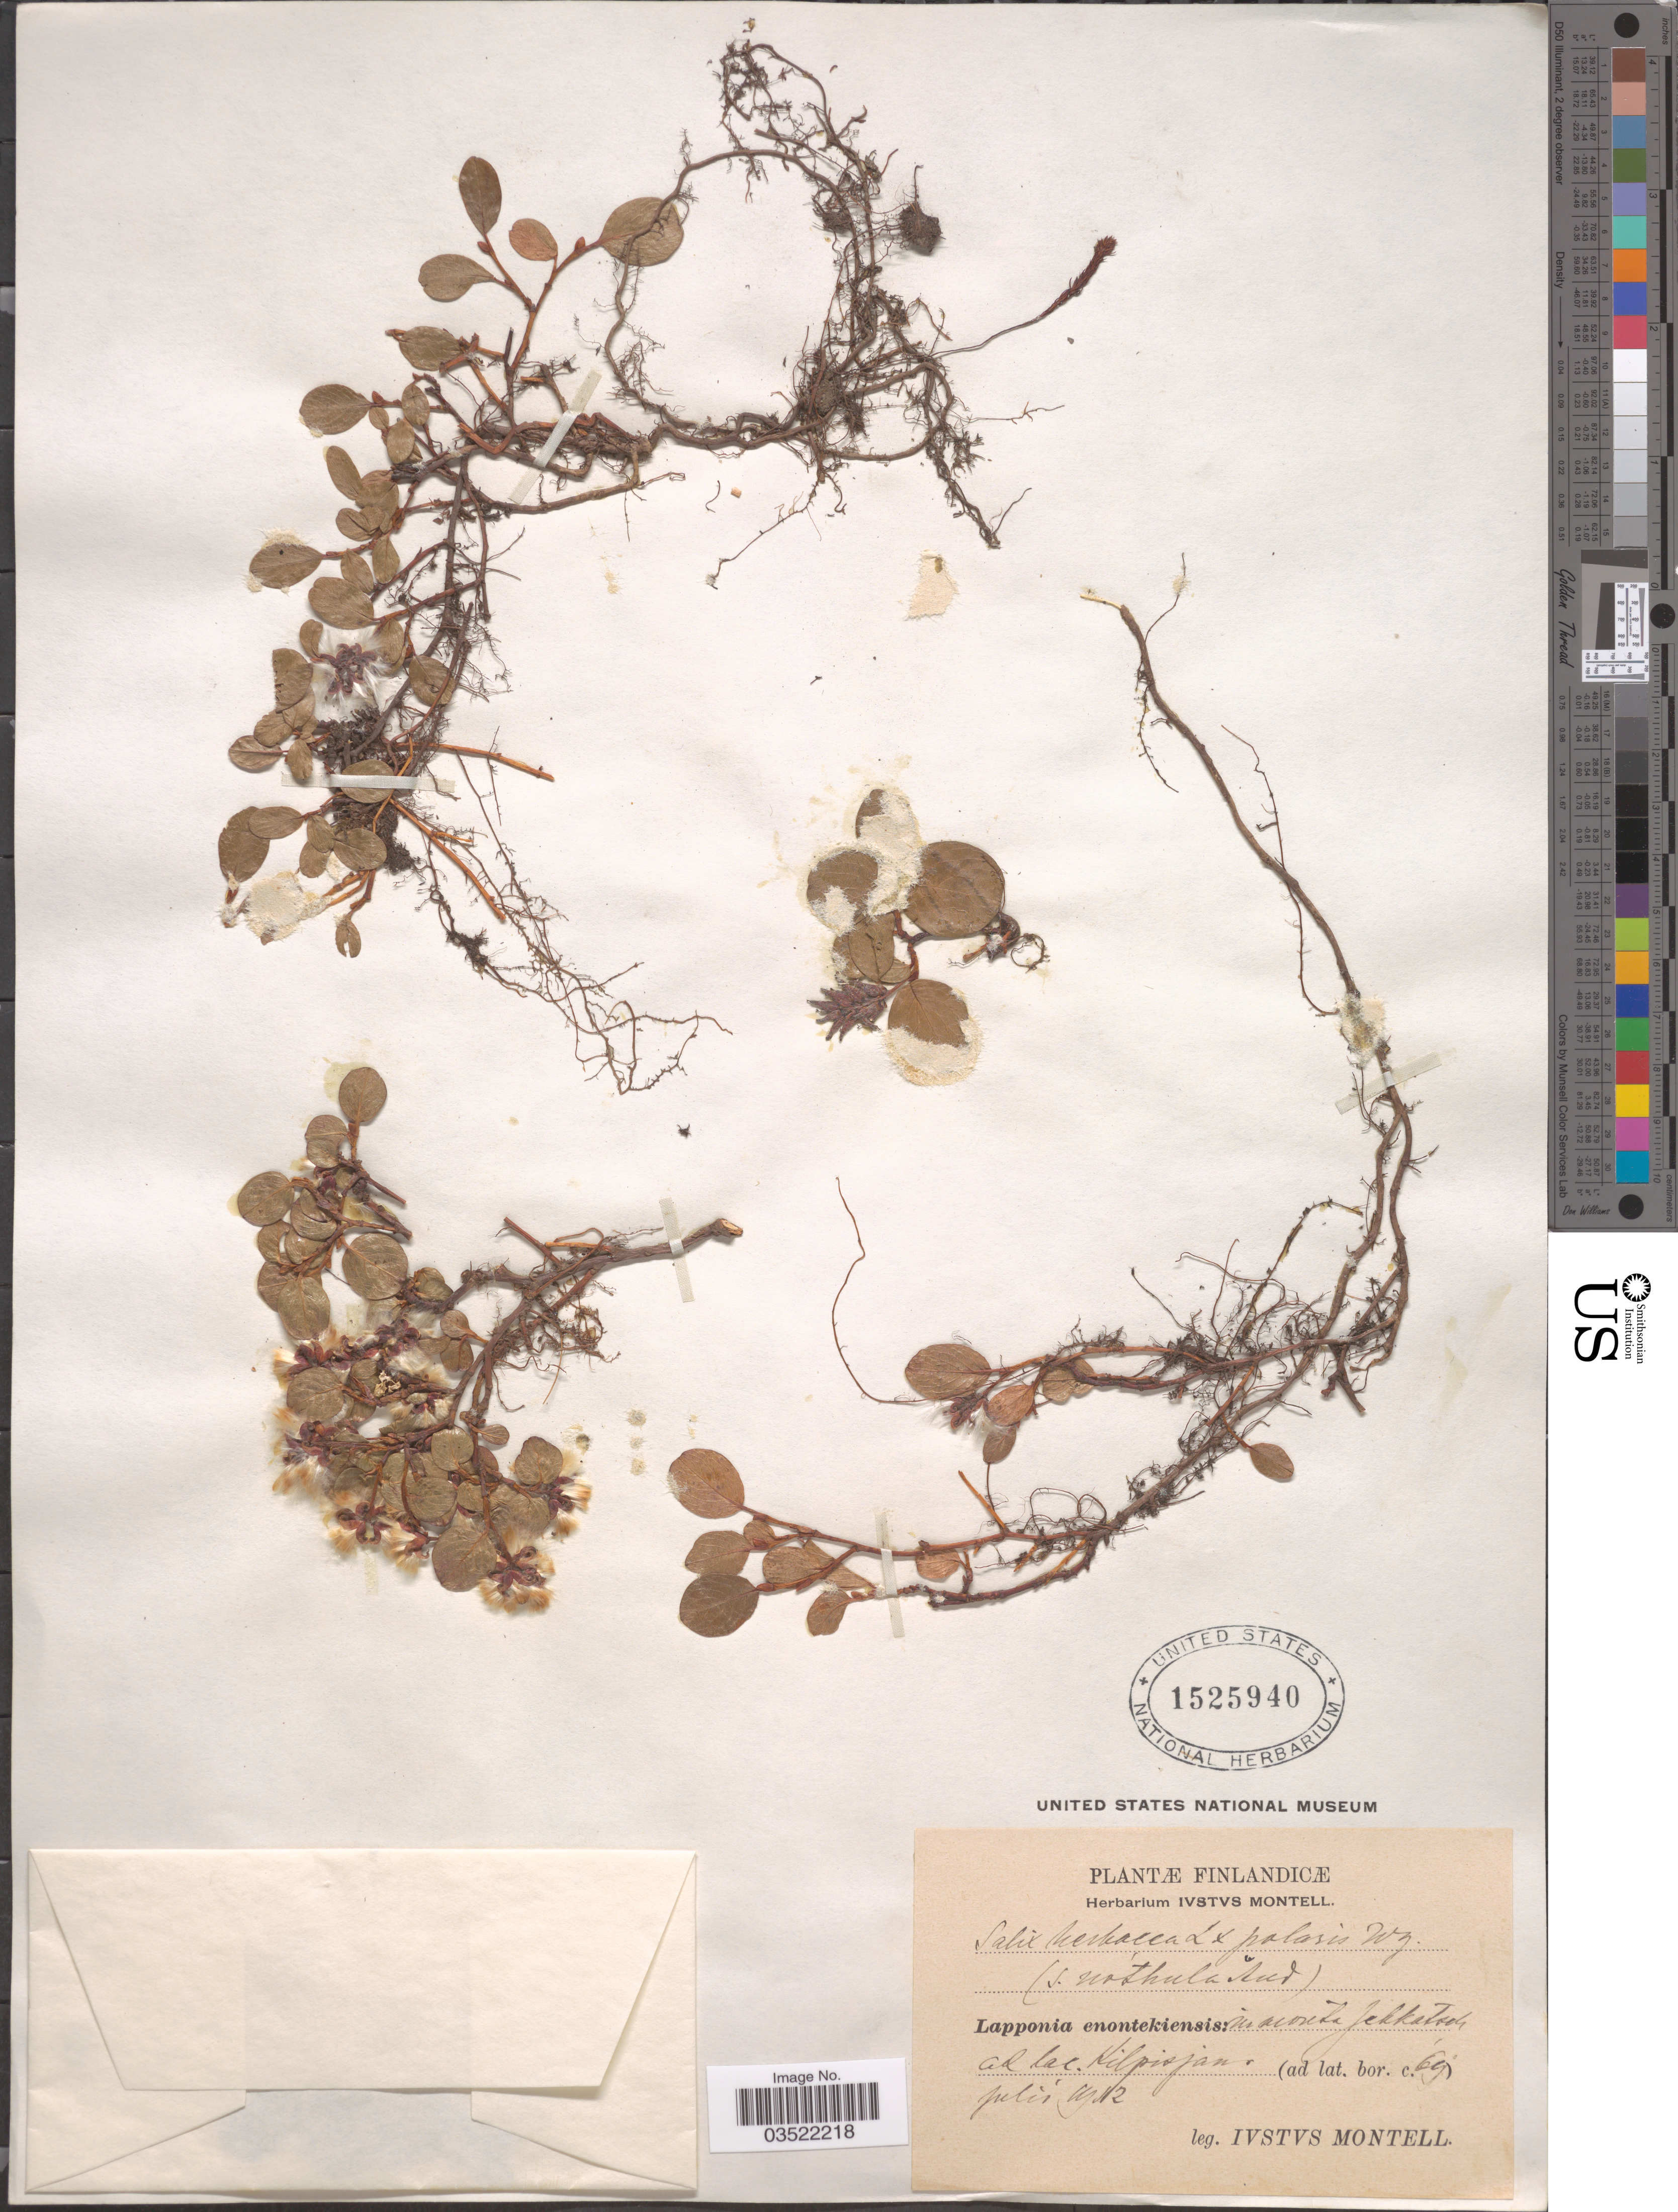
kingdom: Plantae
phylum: Tracheophyta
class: Magnoliopsida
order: Malpighiales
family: Salicaceae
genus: Salix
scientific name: Salix herbacea x S. polaris Wahlenb.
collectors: I. Montell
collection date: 1912-07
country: Finland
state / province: Lappi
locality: Tunturi-Lappi > Enontekiö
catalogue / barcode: US 1525940